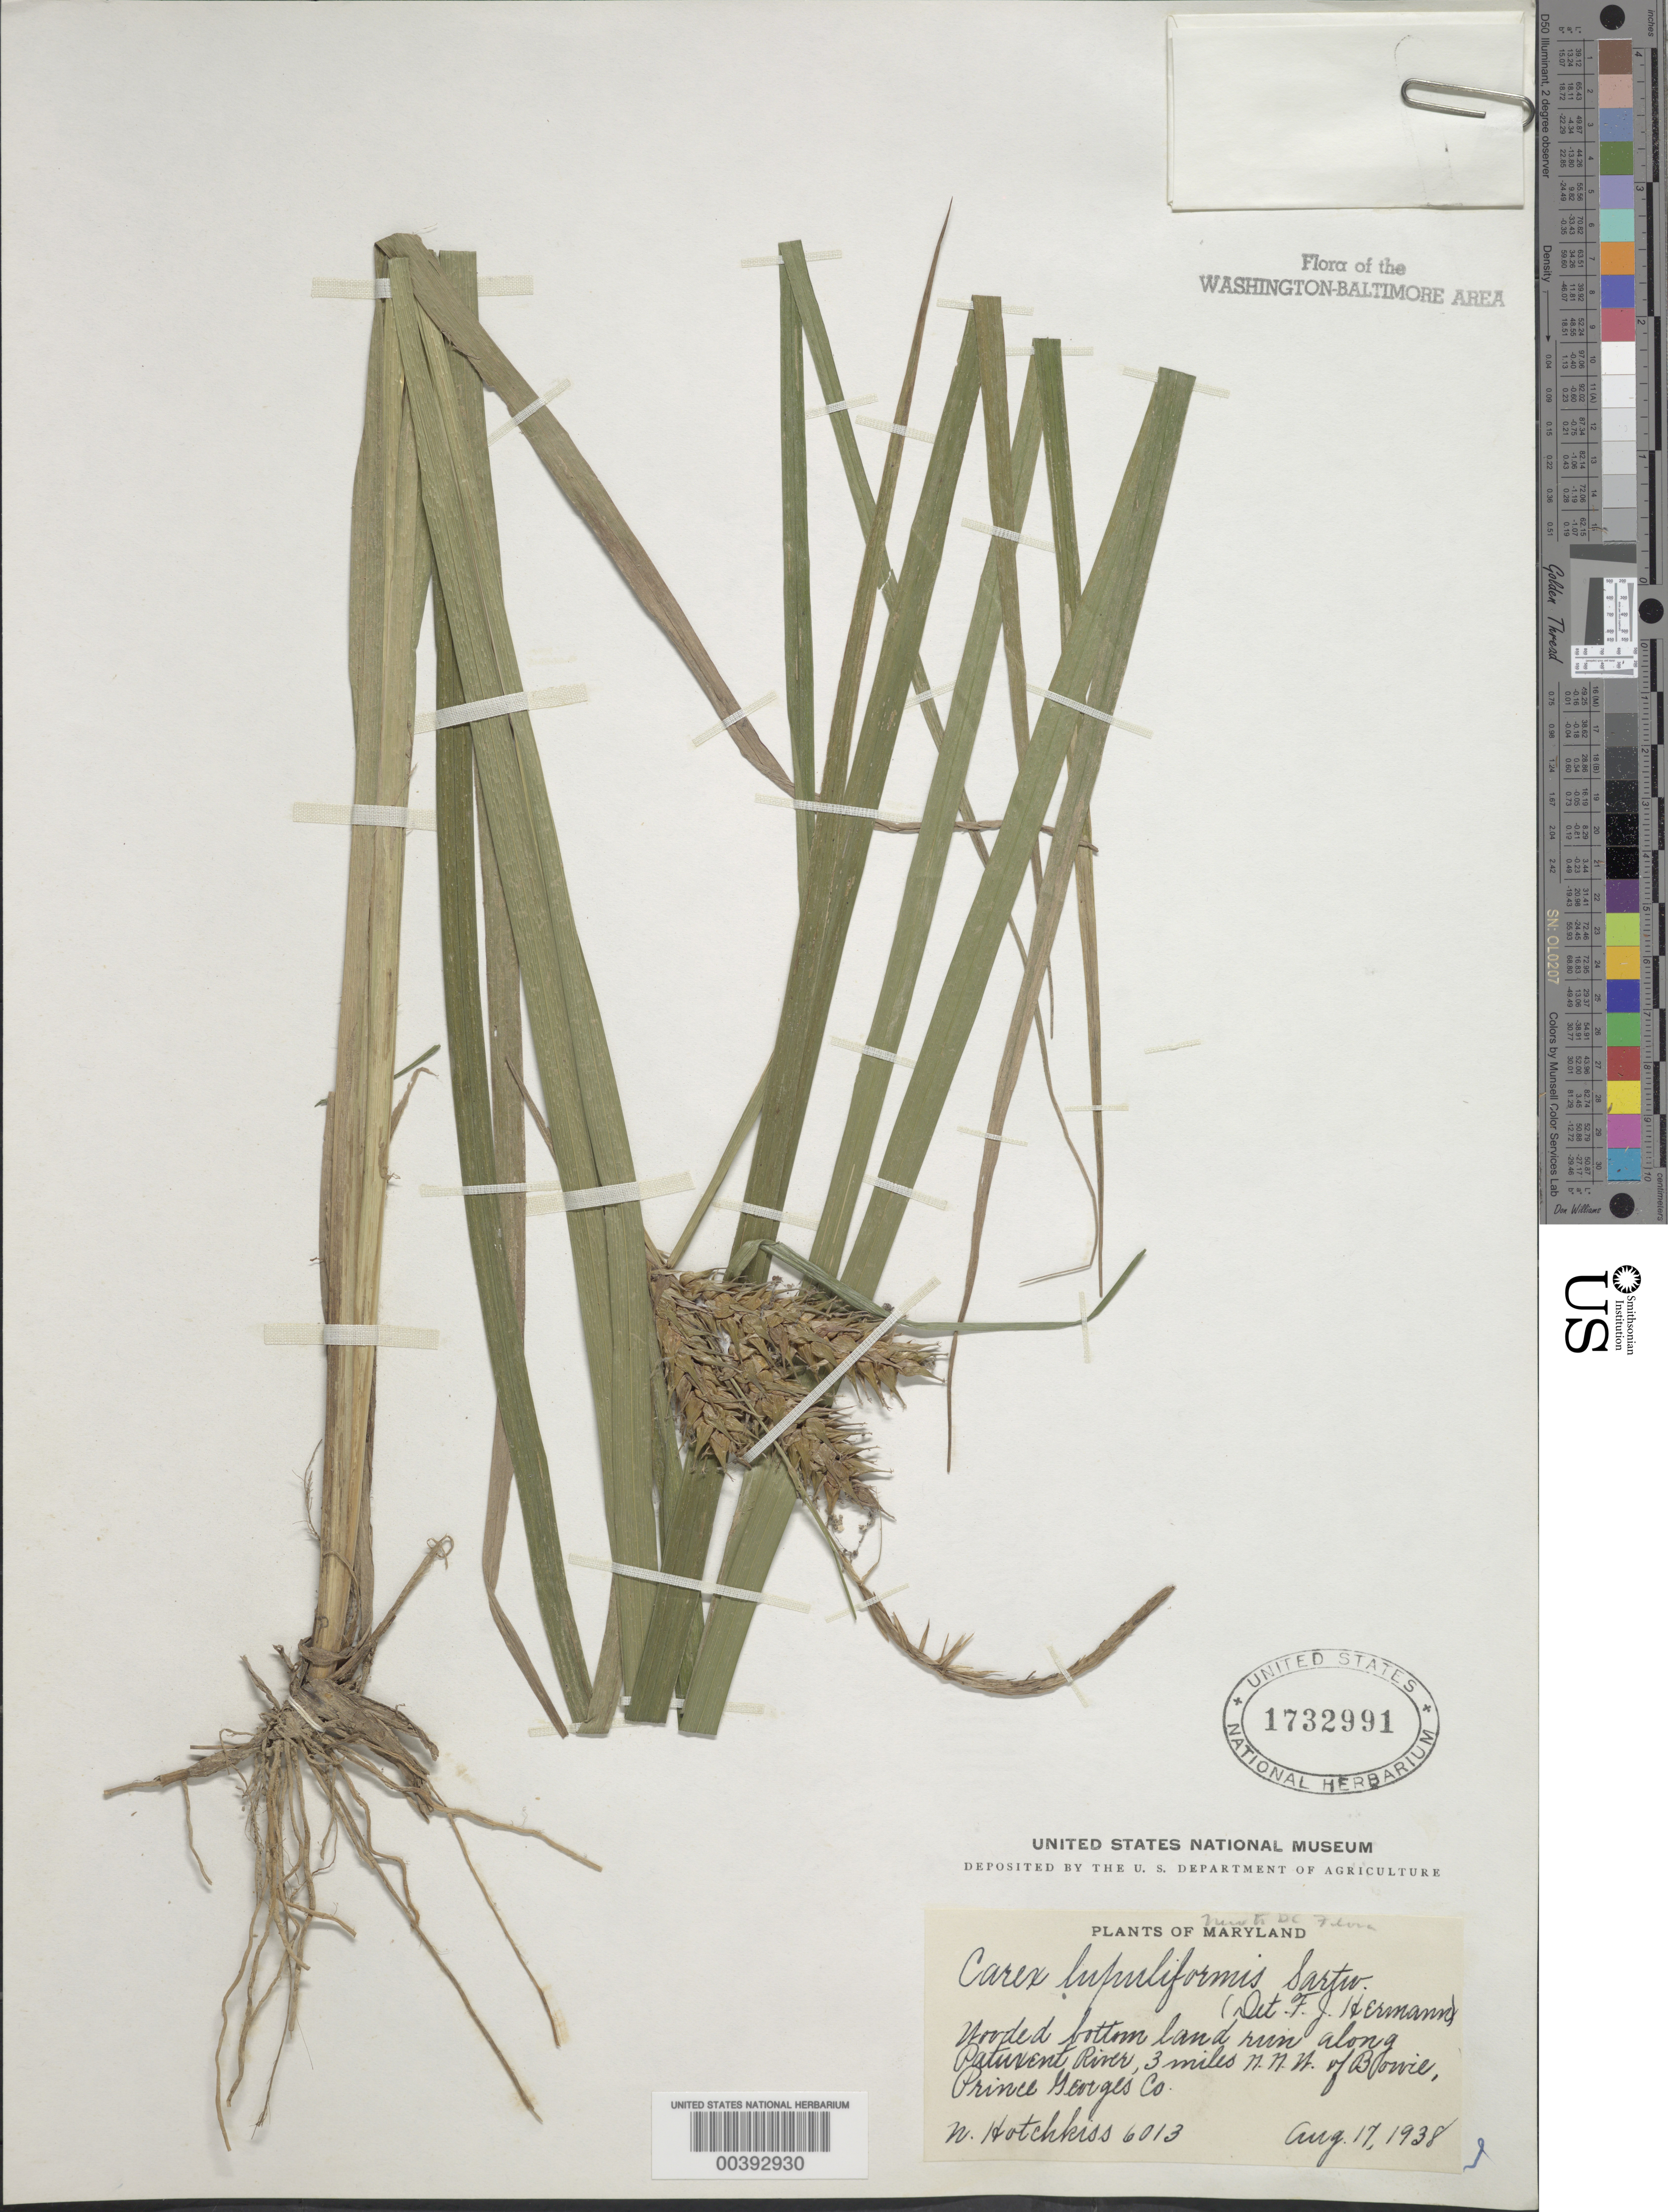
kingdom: Plantae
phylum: Tracheophyta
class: Liliopsida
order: Poales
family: Cyperaceae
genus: Carex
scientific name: Carex lupuliformis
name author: Sartwell ex Dewey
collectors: N. Hotchkiss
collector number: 6013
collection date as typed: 17 Aug 1938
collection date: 1938-08-17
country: United States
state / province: Maryland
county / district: Prince George's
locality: Patuxent River, north-northwest of Bowie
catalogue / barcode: US 1732991